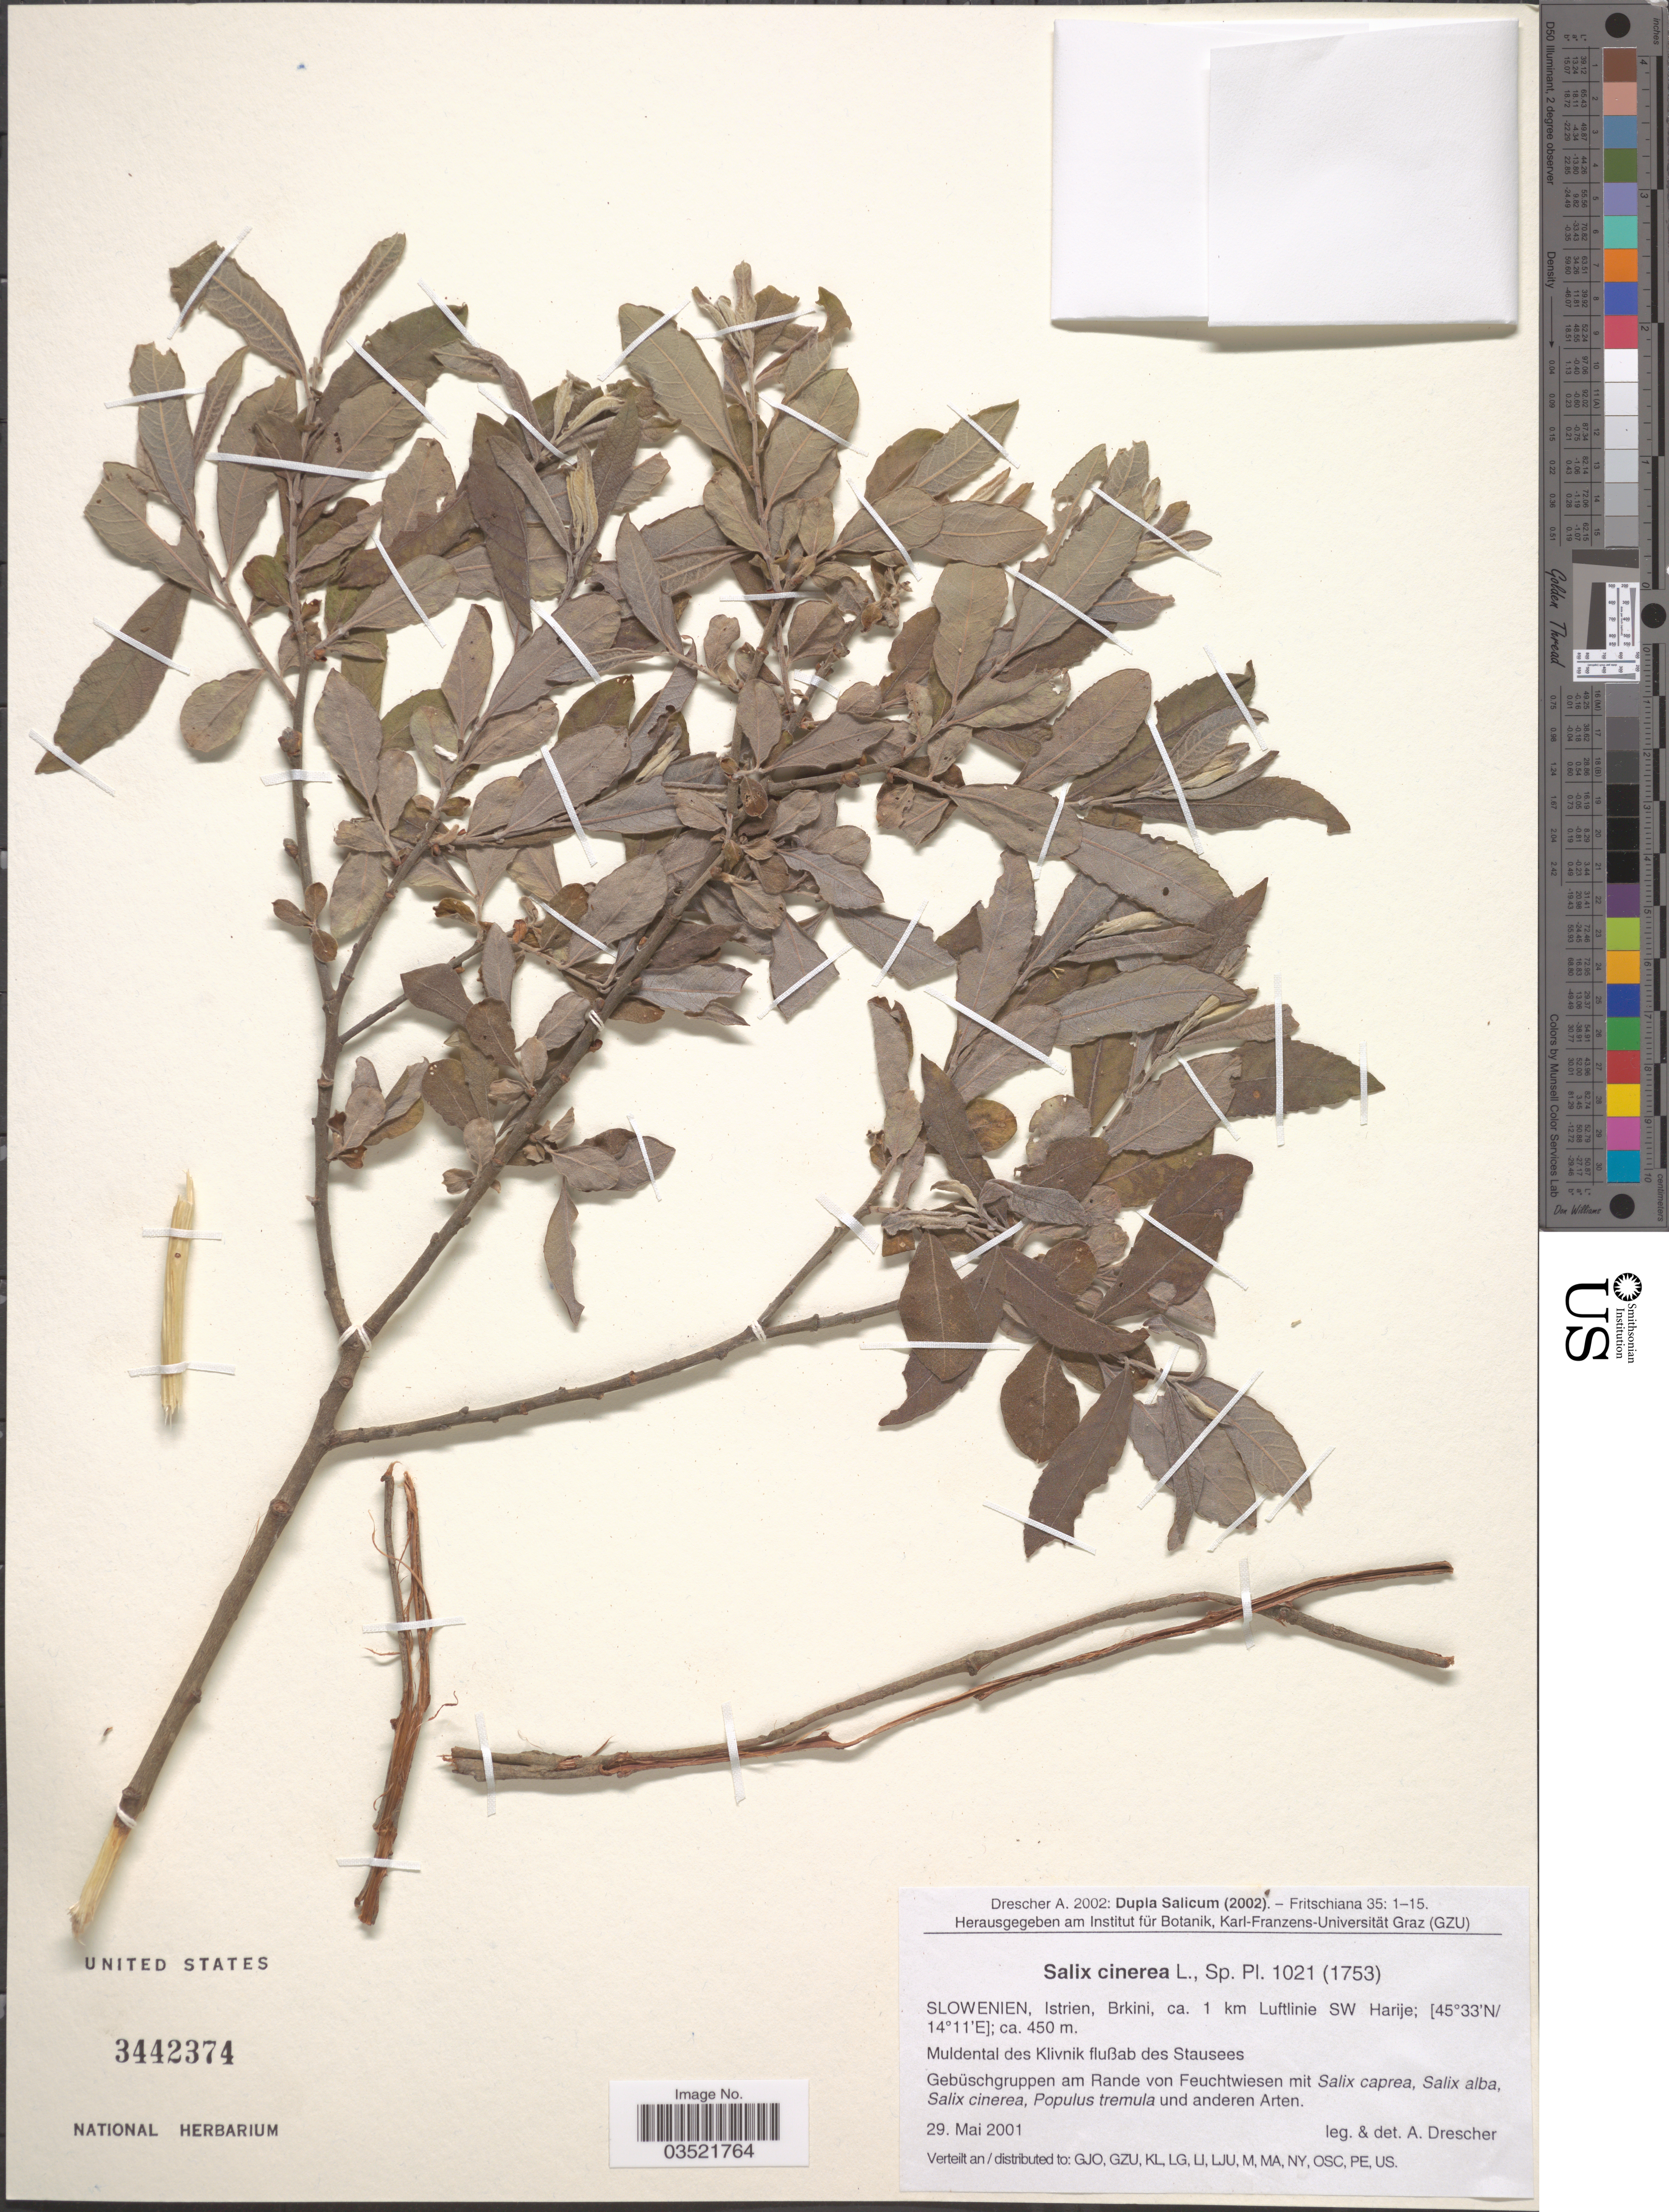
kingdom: Plantae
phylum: Tracheophyta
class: Magnoliopsida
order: Malpighiales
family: Salicaceae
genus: Salix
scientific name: Salix cinerea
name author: L.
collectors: A. Drescher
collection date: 2001-05-29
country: Slovenia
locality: Slowenien, Istrien, Brkini, ca. 1 km Luftlinie SW Harije.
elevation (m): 450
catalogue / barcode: US 3442374